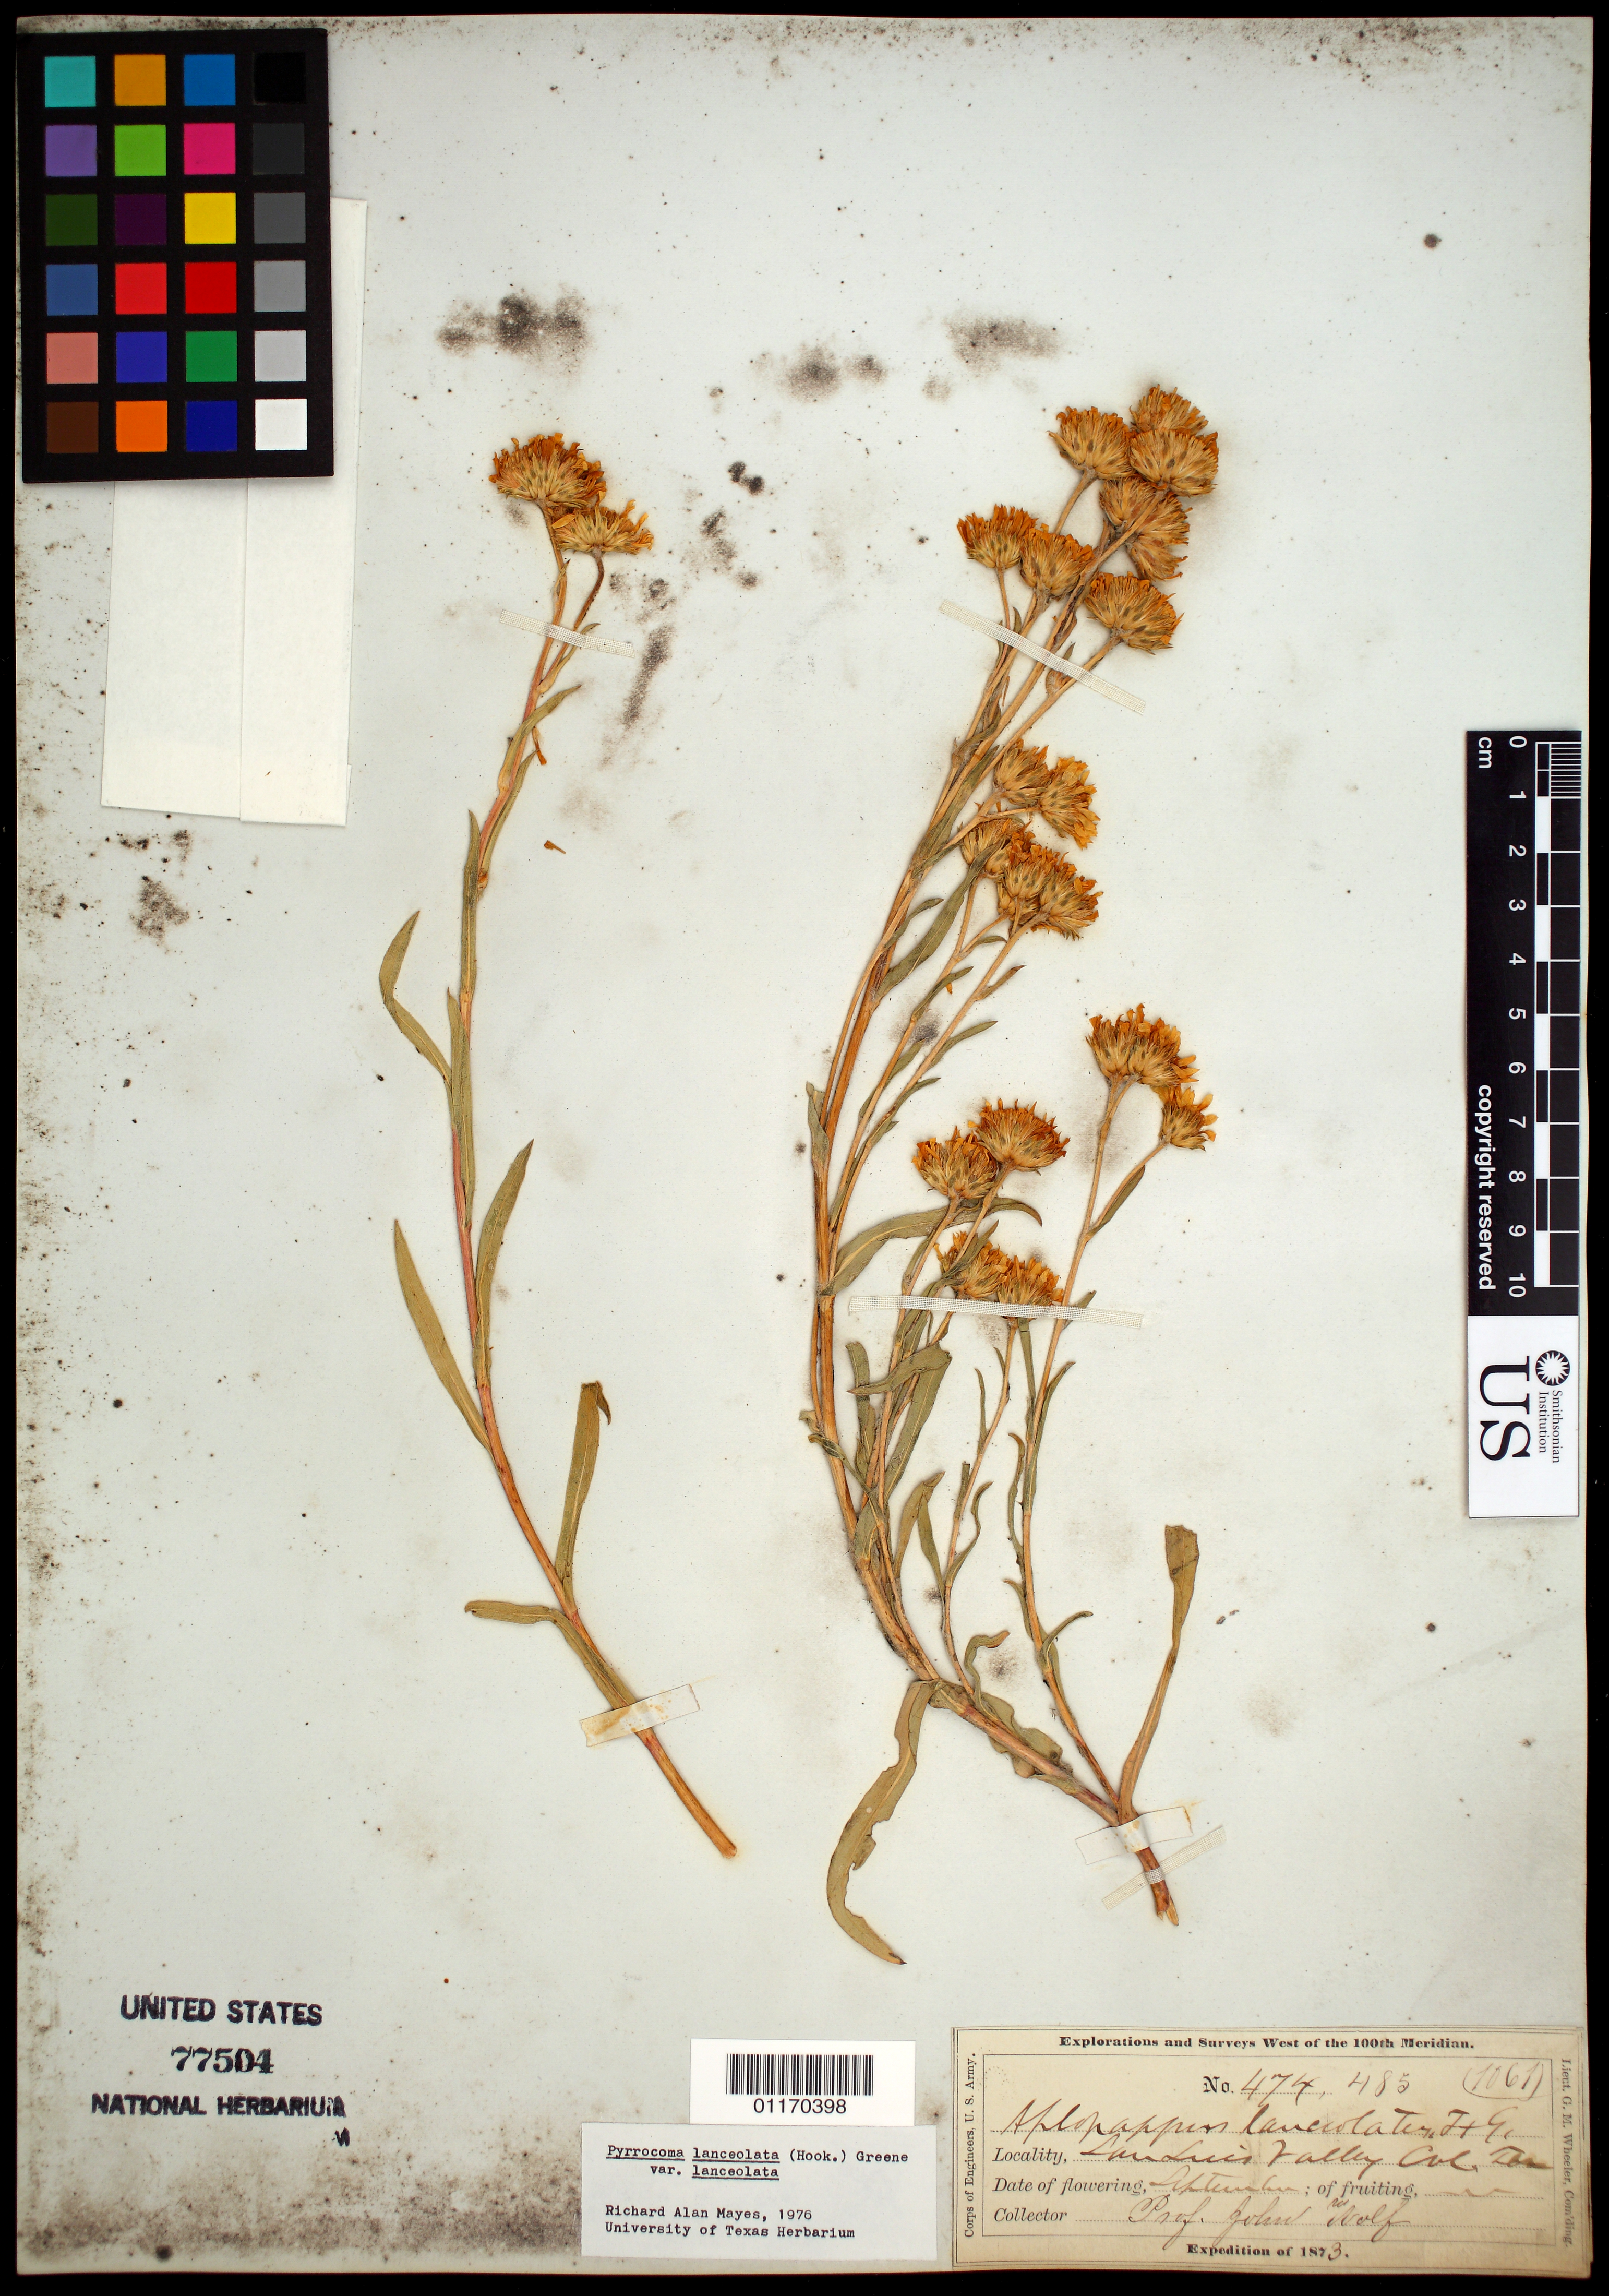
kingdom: Plantae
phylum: Tracheophyta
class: Magnoliopsida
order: Asterales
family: Asteraceae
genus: Pyrrocoma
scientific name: Pyrrocoma lanceolata var. lanceolata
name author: (Hook.) Greene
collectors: T. S. Brandegee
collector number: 840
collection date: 1883-08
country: United States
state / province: Washington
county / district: Yakima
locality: Yakima Region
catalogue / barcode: US 1400025